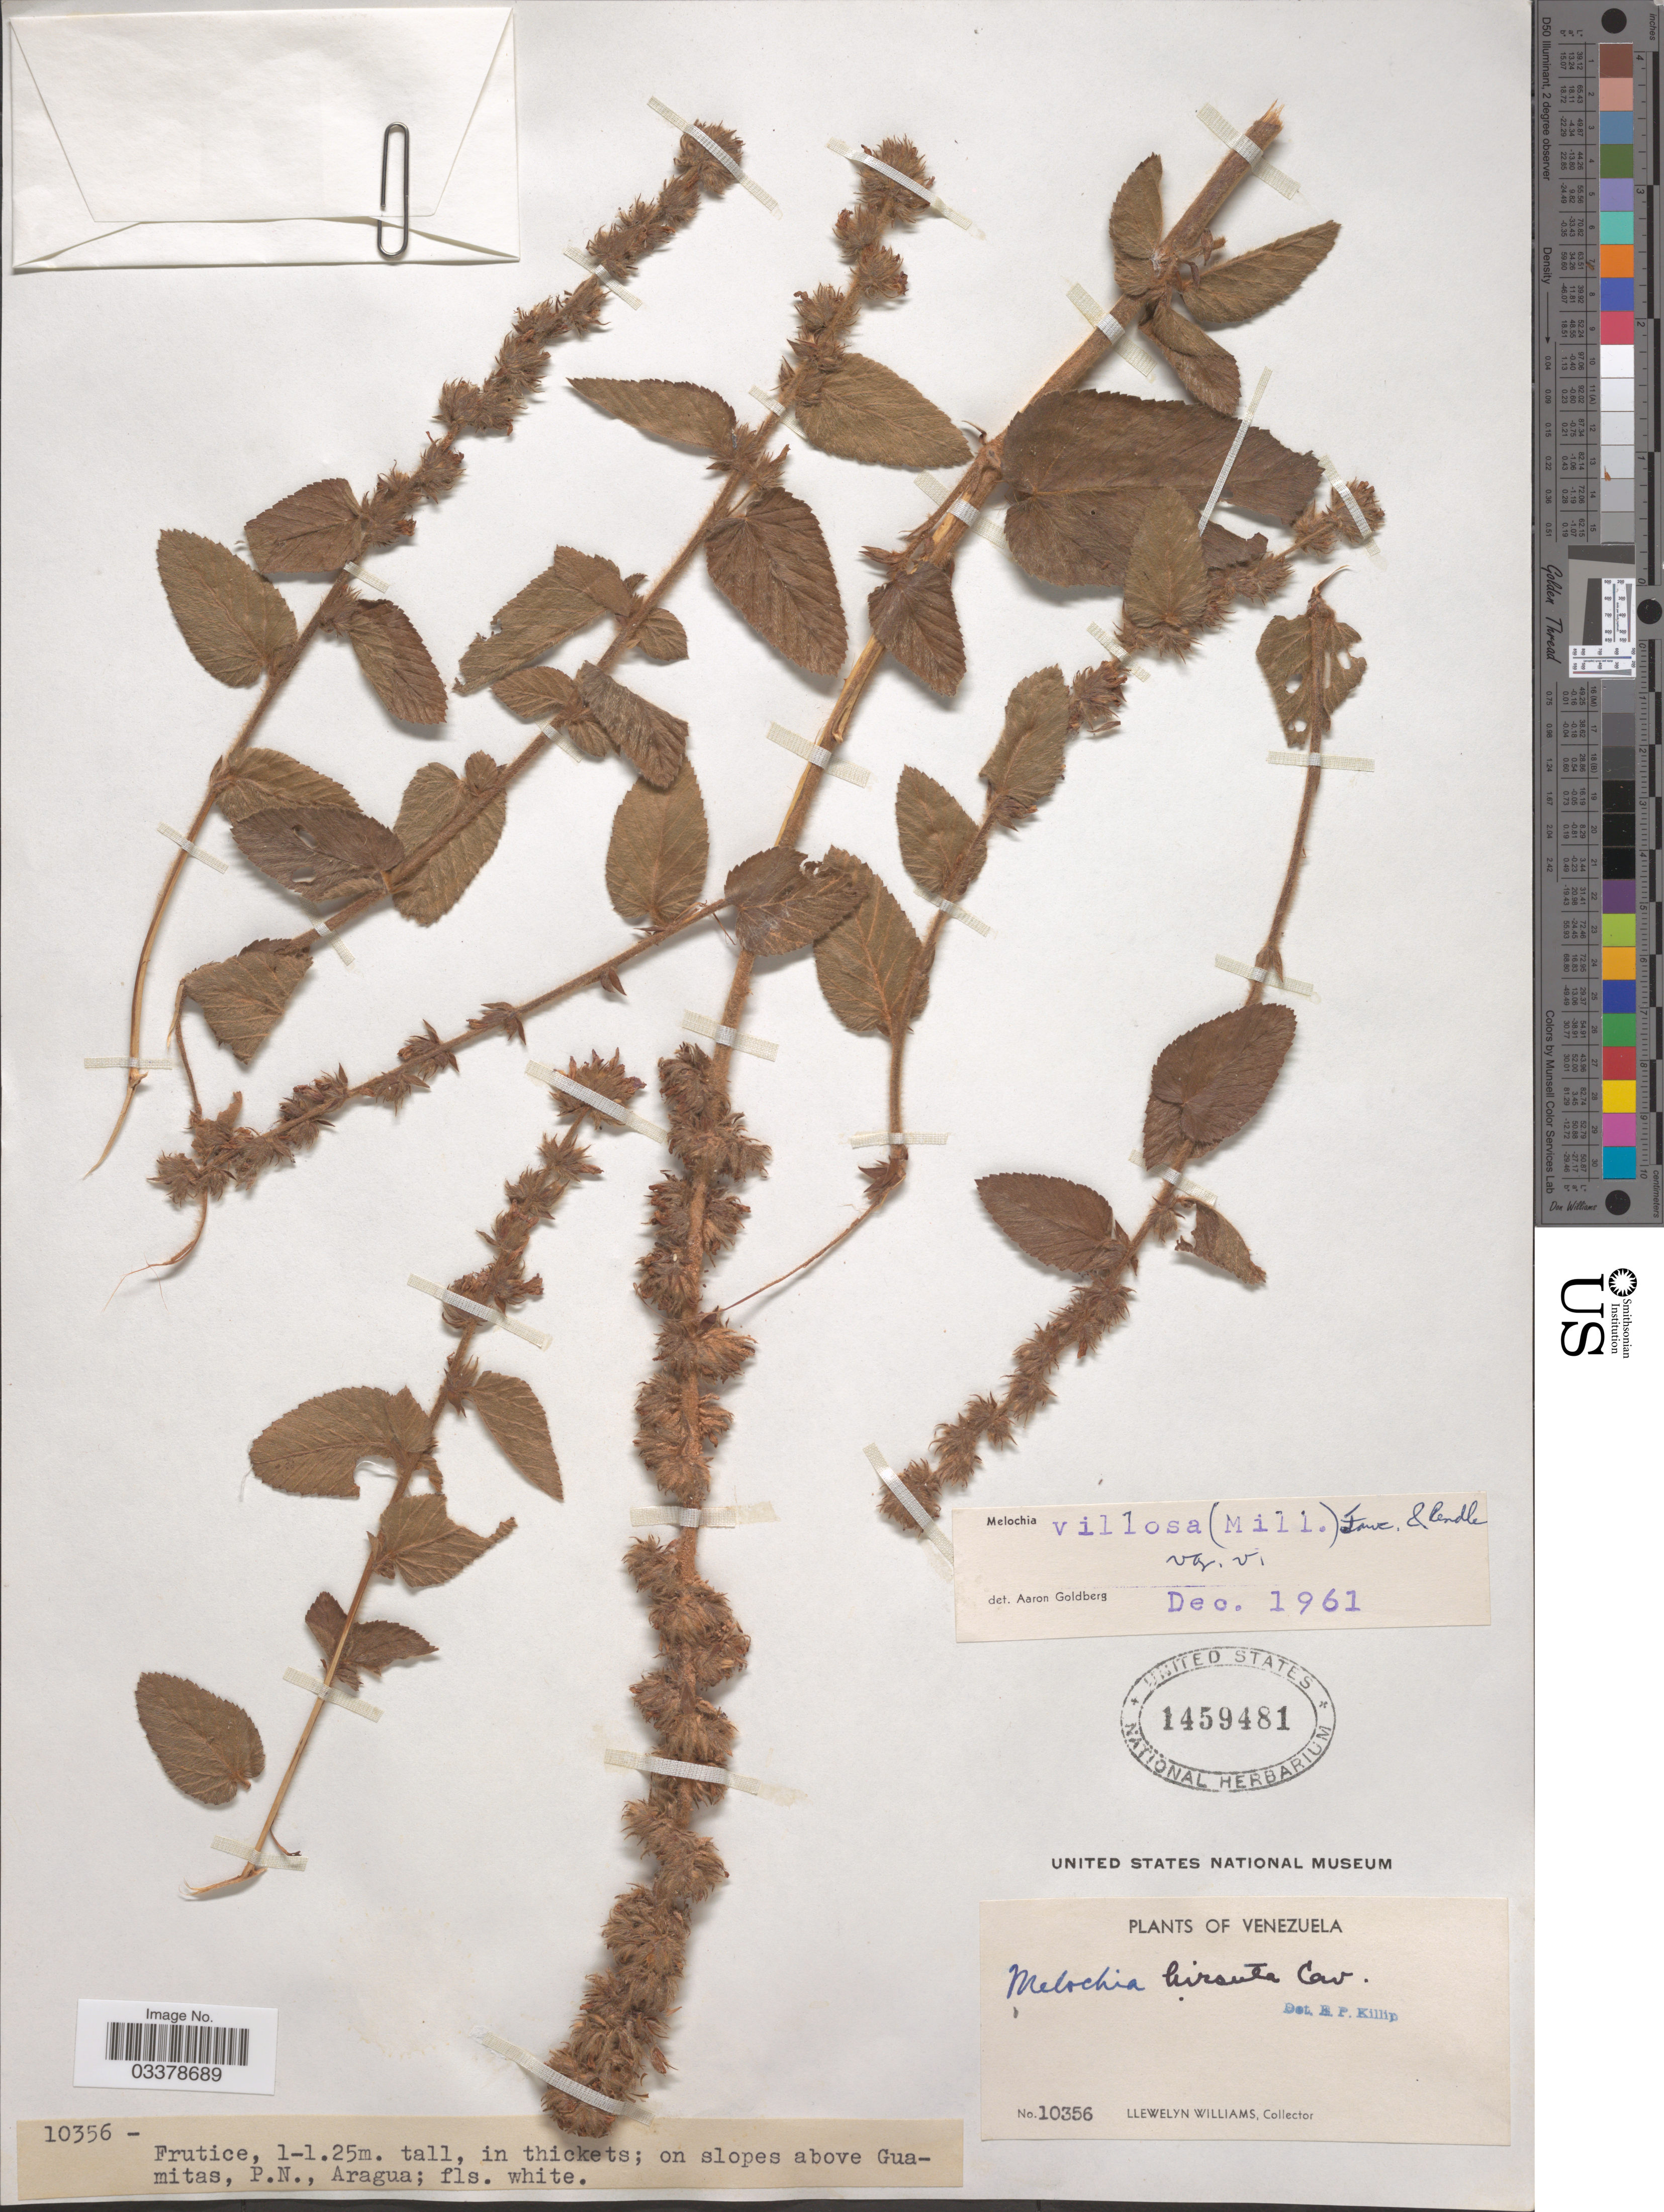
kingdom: Plantae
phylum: Tracheophyta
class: Magnoliopsida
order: Malvales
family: Malvaceae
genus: Melochia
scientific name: Melochia spicata var. spicata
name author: (L.) Fryxell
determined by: Dorr, L. J., (BOT), Smithsonian Institution - National Museum of Natural History (UNITED STATES)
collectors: Ll. Williams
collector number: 10356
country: Venezuela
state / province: Aragua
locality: On slopes above Guamitas, P. N.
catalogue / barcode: US 1459481